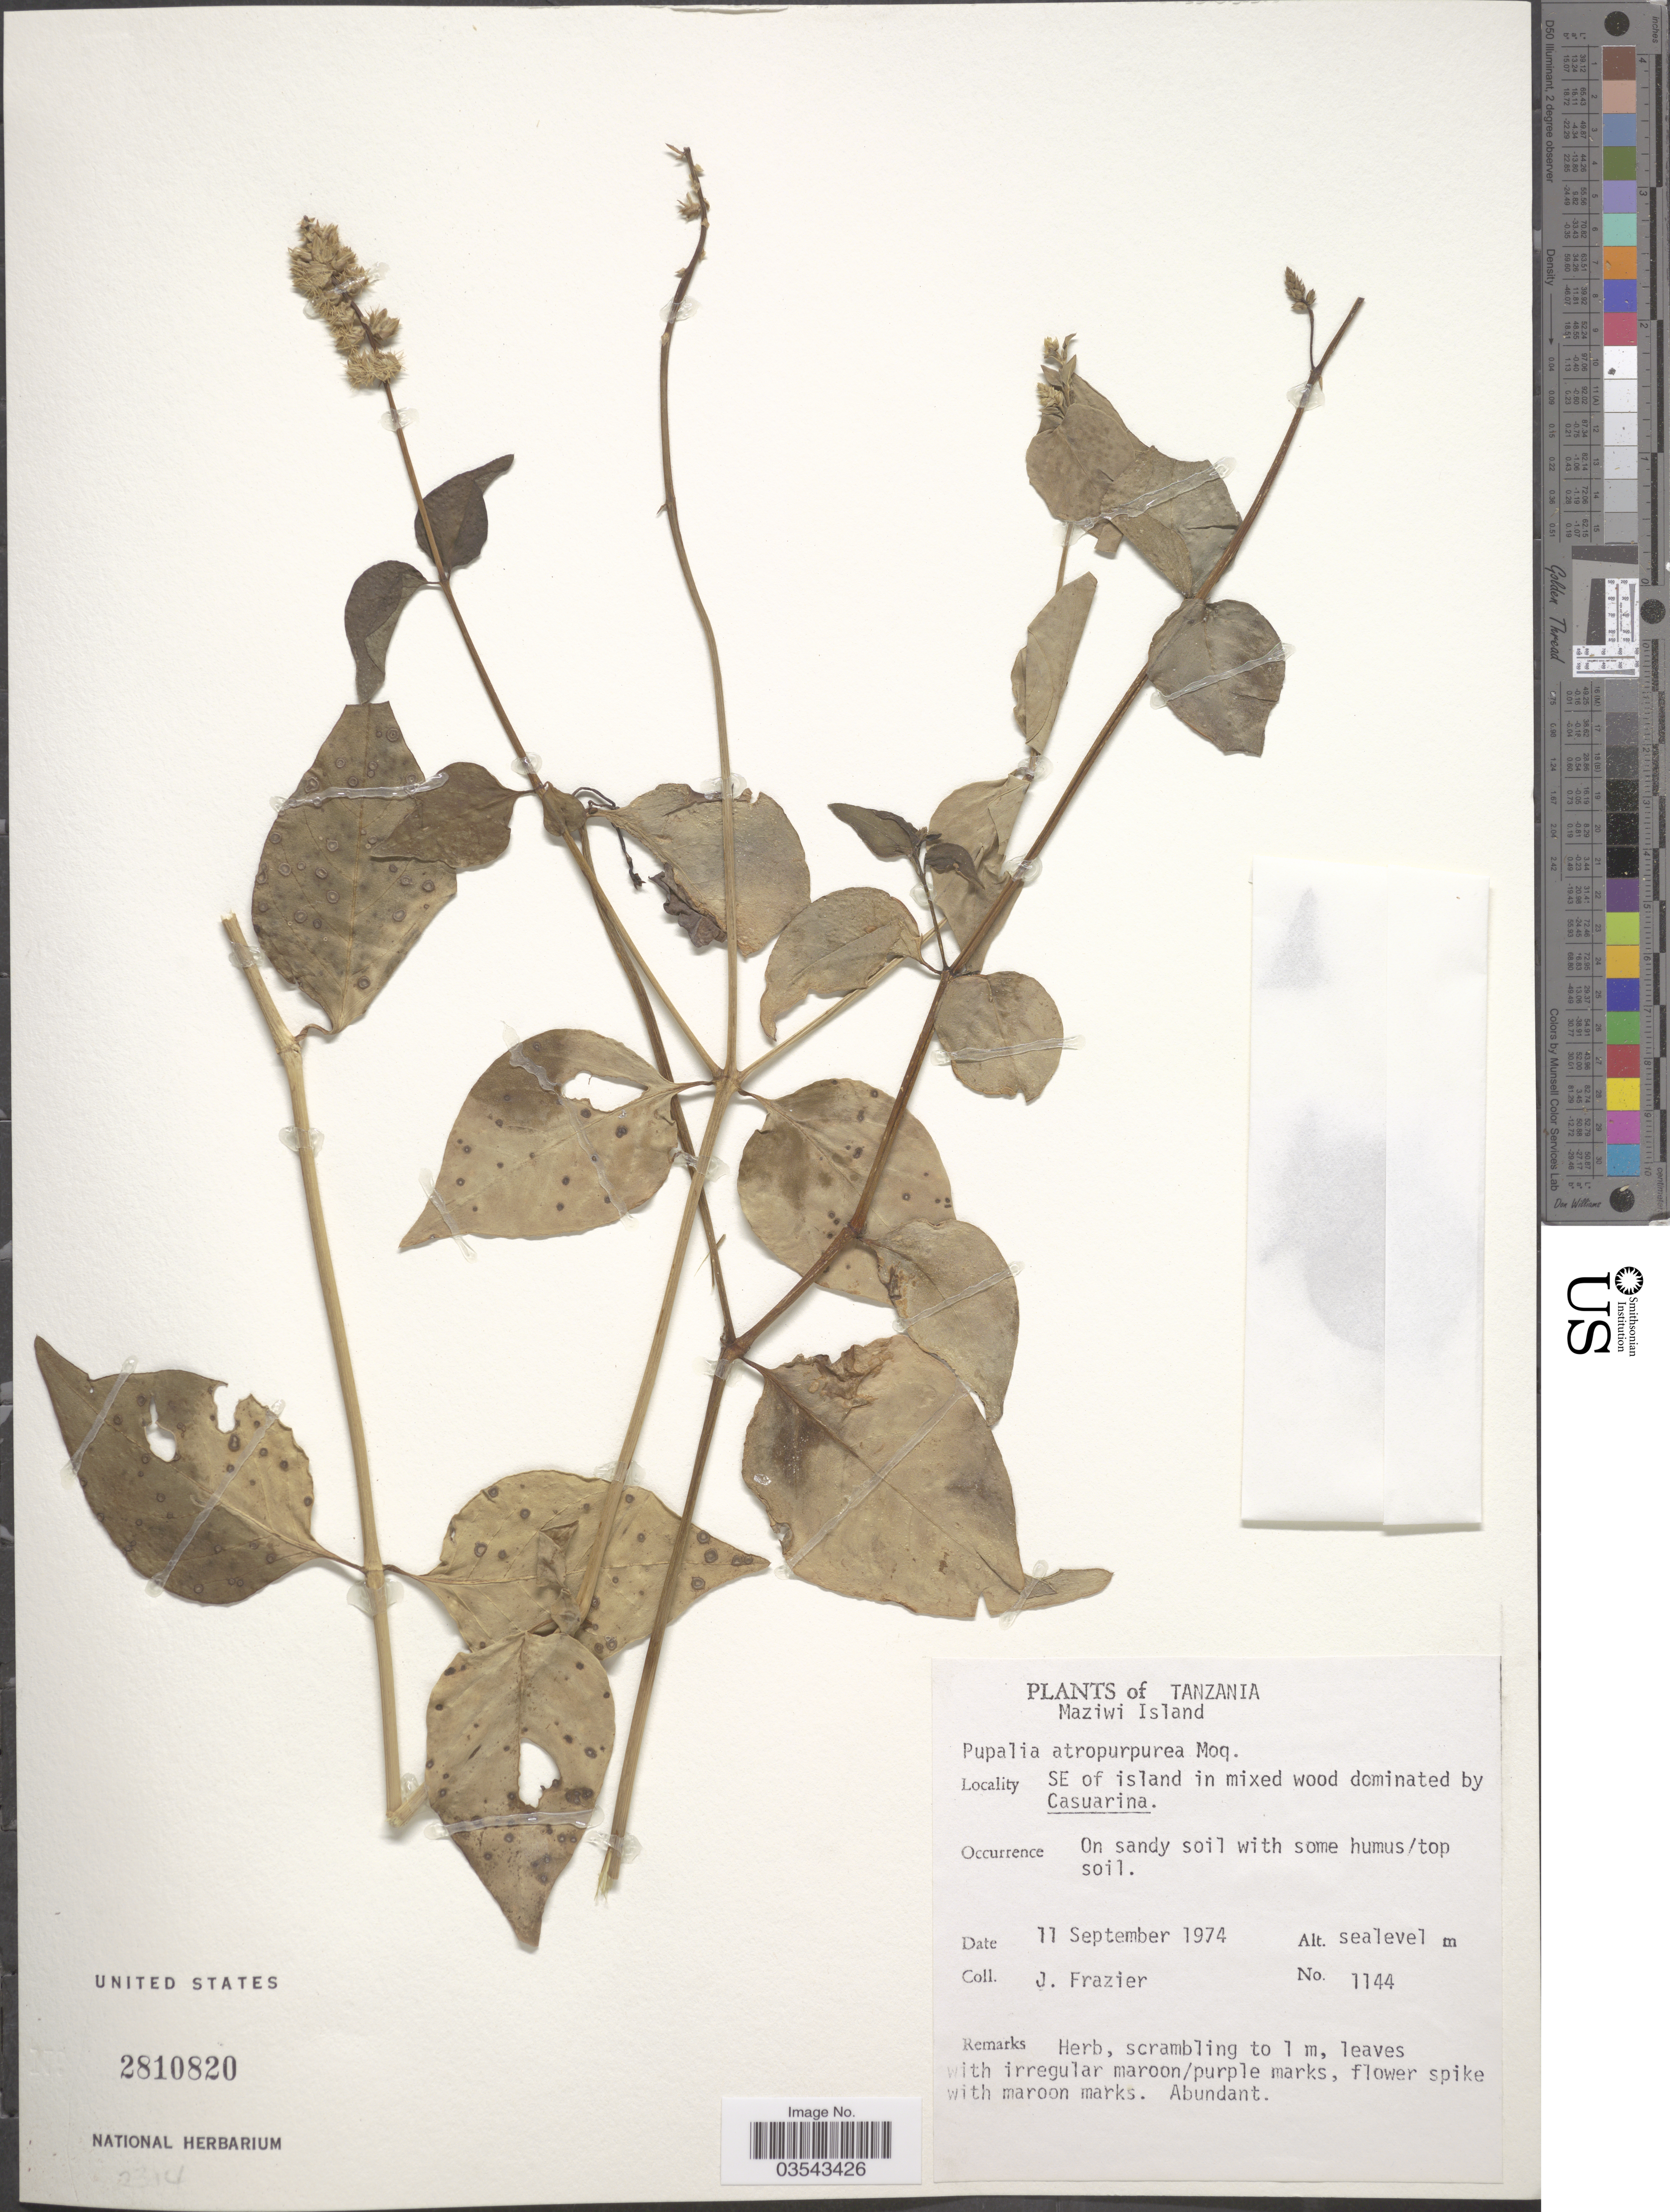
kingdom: Plantae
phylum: Tracheophyta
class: Magnoliopsida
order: Caryophyllales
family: Amaranthaceae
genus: Pupalia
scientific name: Pupalia atropurpurea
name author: (Lam.) Moq.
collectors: J. Frazier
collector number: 1144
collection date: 1974-09-11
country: Tanzania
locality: Maziwi Island. SE of island.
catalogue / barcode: US 2810820